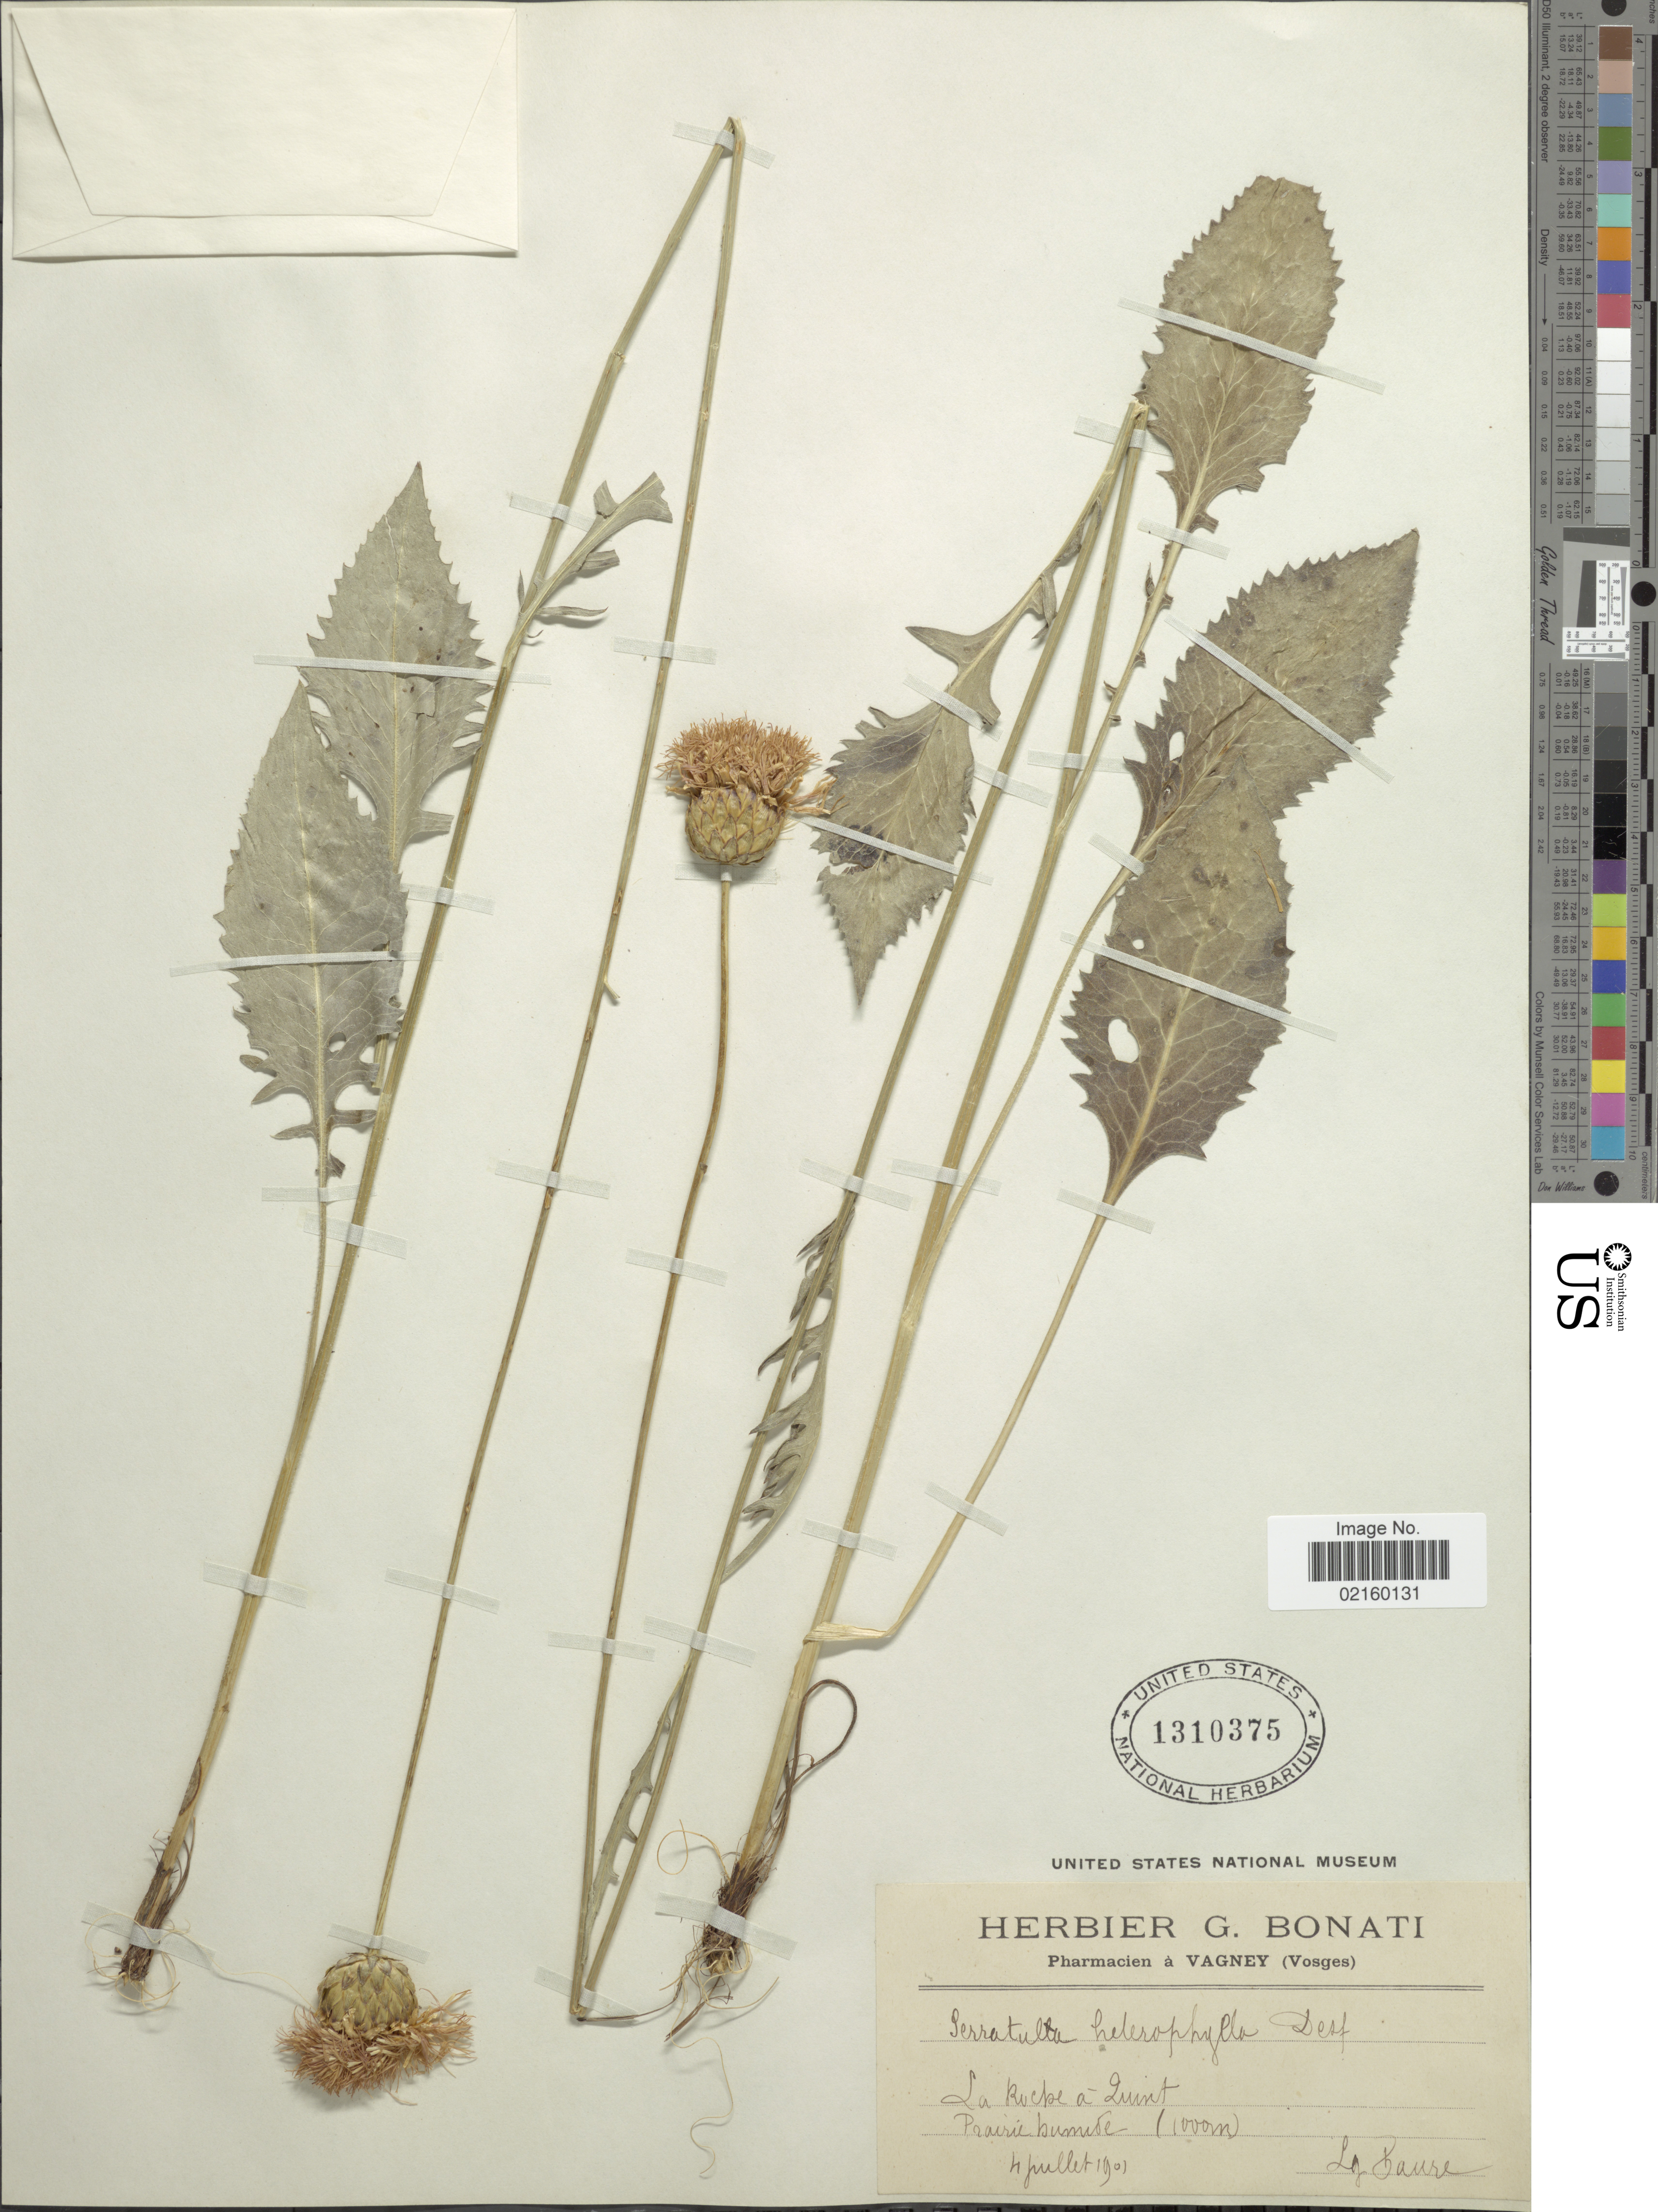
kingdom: Plantae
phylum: Tracheophyta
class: Magnoliopsida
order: Asterales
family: Asteraceae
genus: Klasea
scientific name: Klasea flavescens subsp. mucronata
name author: (Desf.) Cantó & Rivas Mart.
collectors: Baure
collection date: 1901-07-04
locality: La Ruche [interpreted] a Quint, Prairie humide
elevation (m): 1000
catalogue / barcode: US 1310375